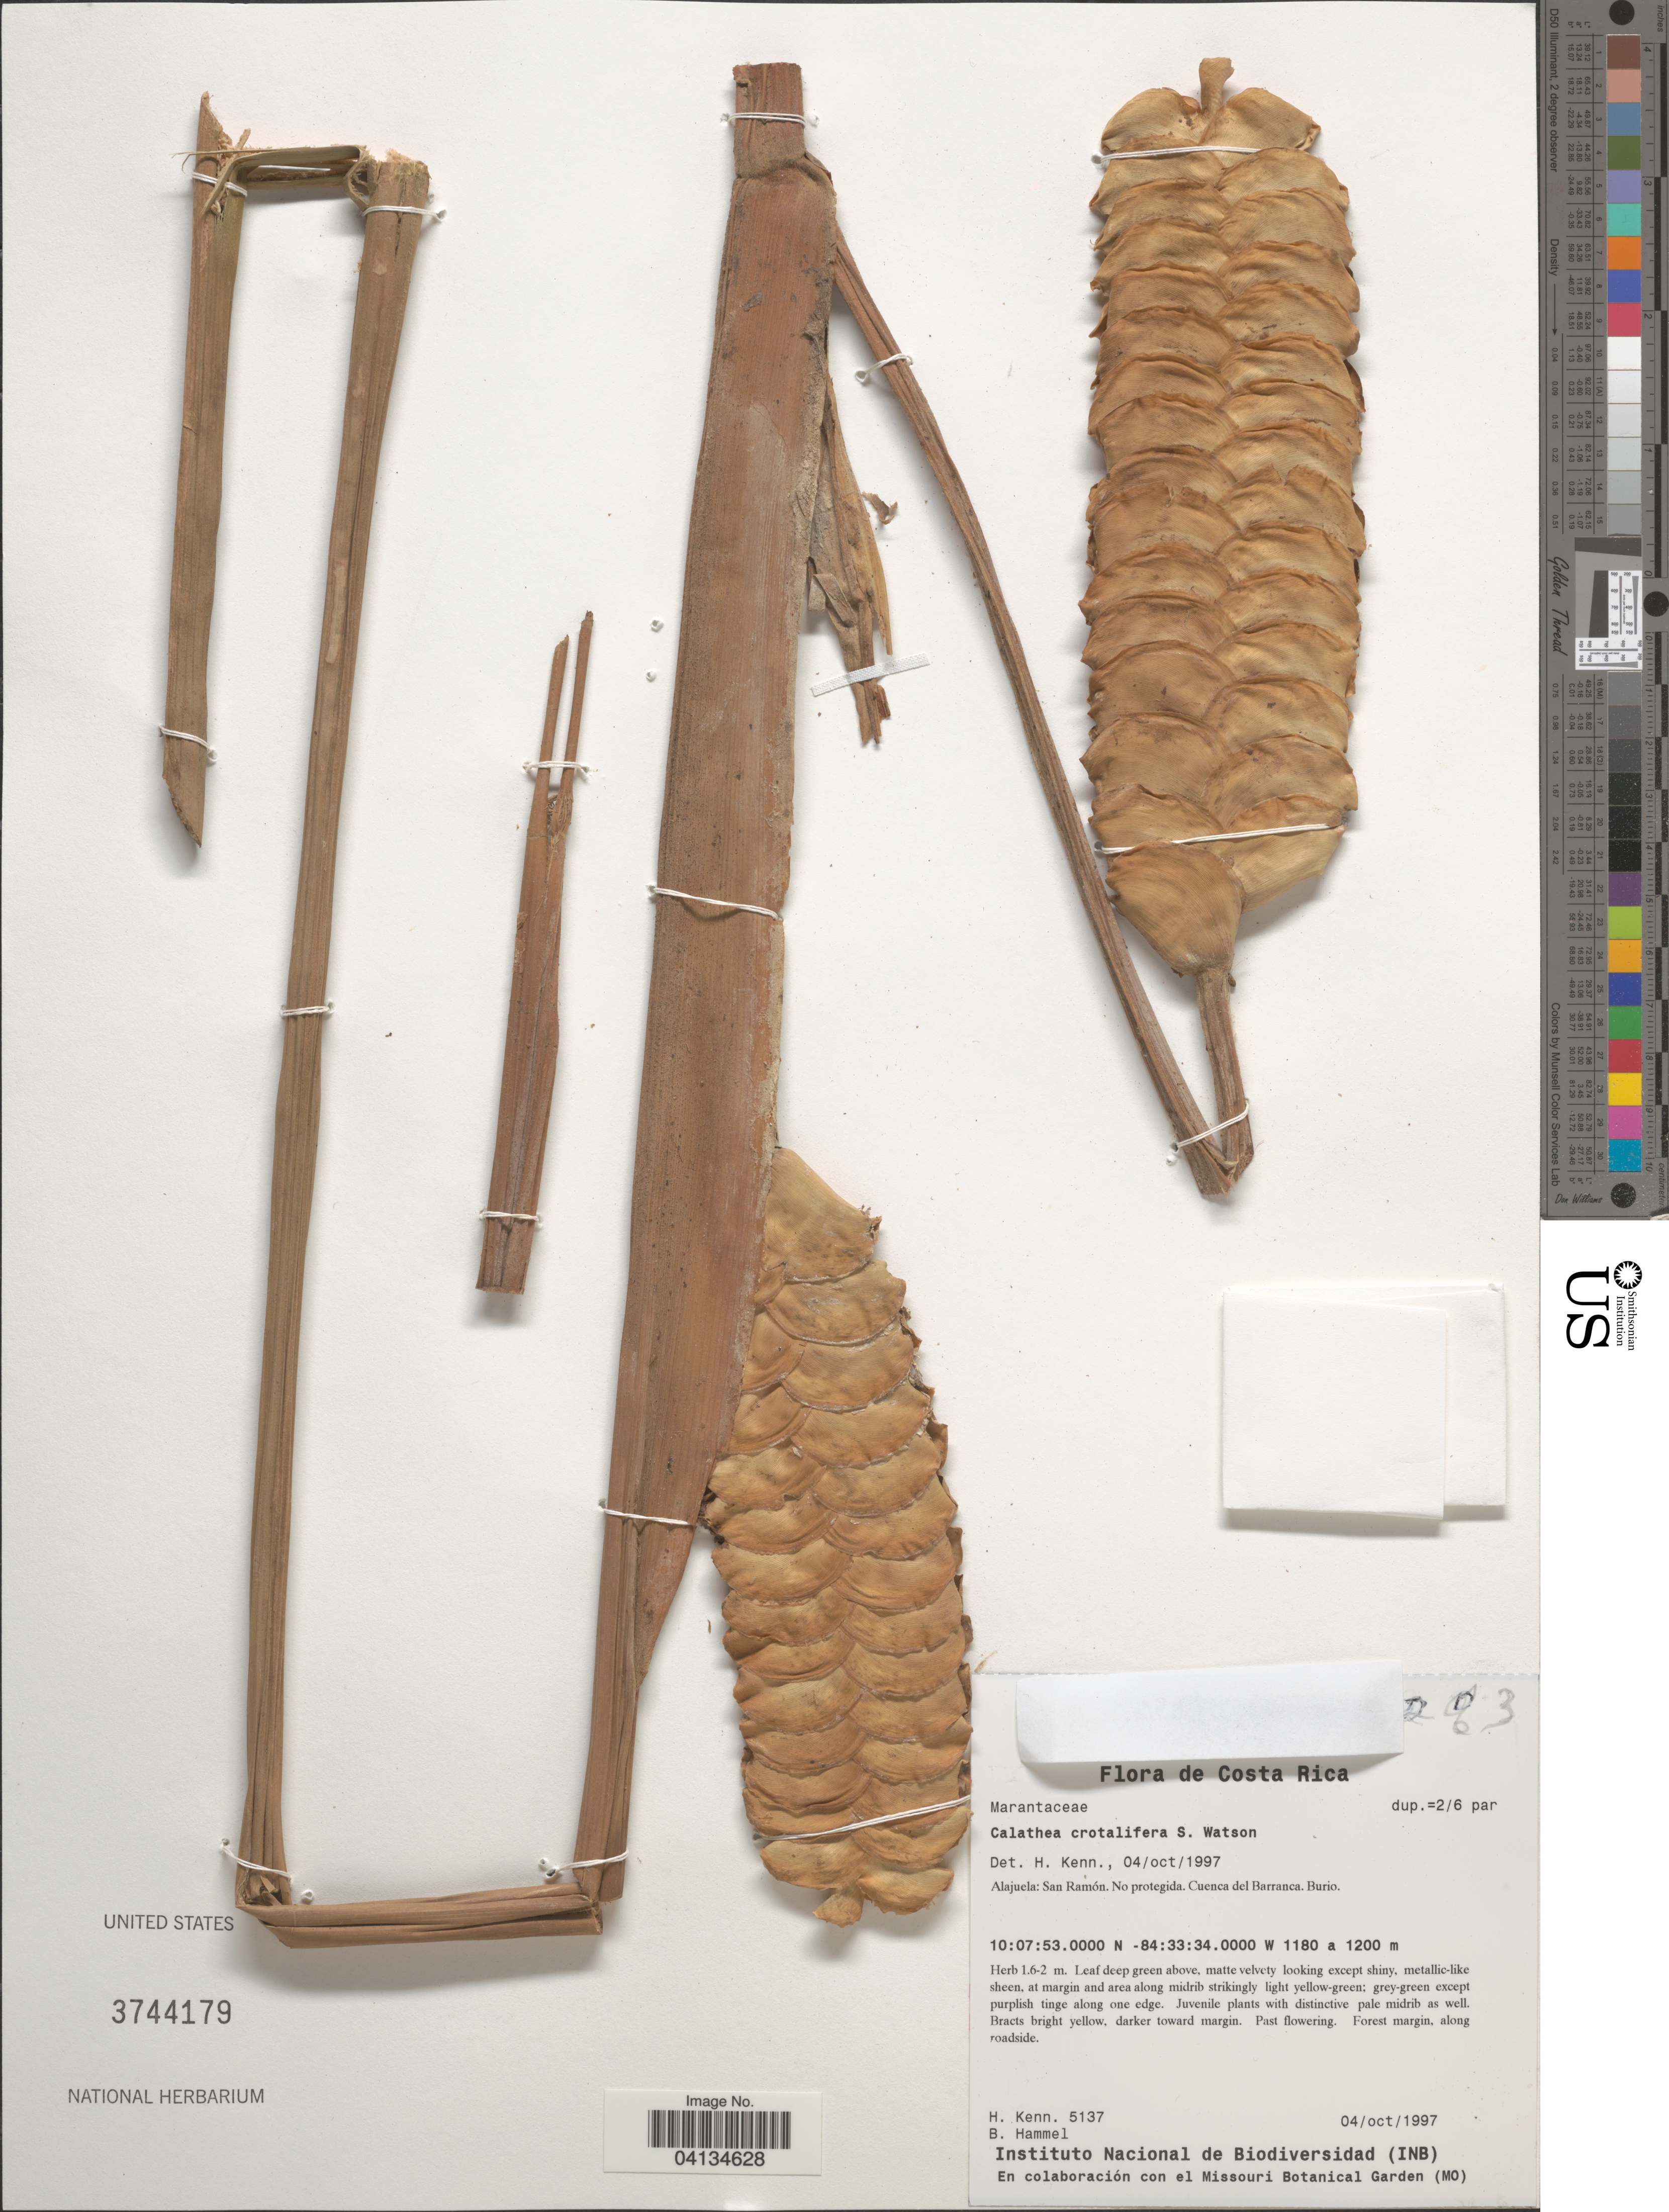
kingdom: Plantae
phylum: Tracheophyta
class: Liliopsida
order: Zingiberales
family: Marantaceae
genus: Calathea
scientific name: Calathea crotalifera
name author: S. Watson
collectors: H. Kenn. & B. Hammel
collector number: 5137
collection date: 1997-10-04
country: Costa Rica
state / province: Alajuela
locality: San Ramón. No protegida. Cuenca del Barranca. Burio.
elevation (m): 1180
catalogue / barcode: US 3744179